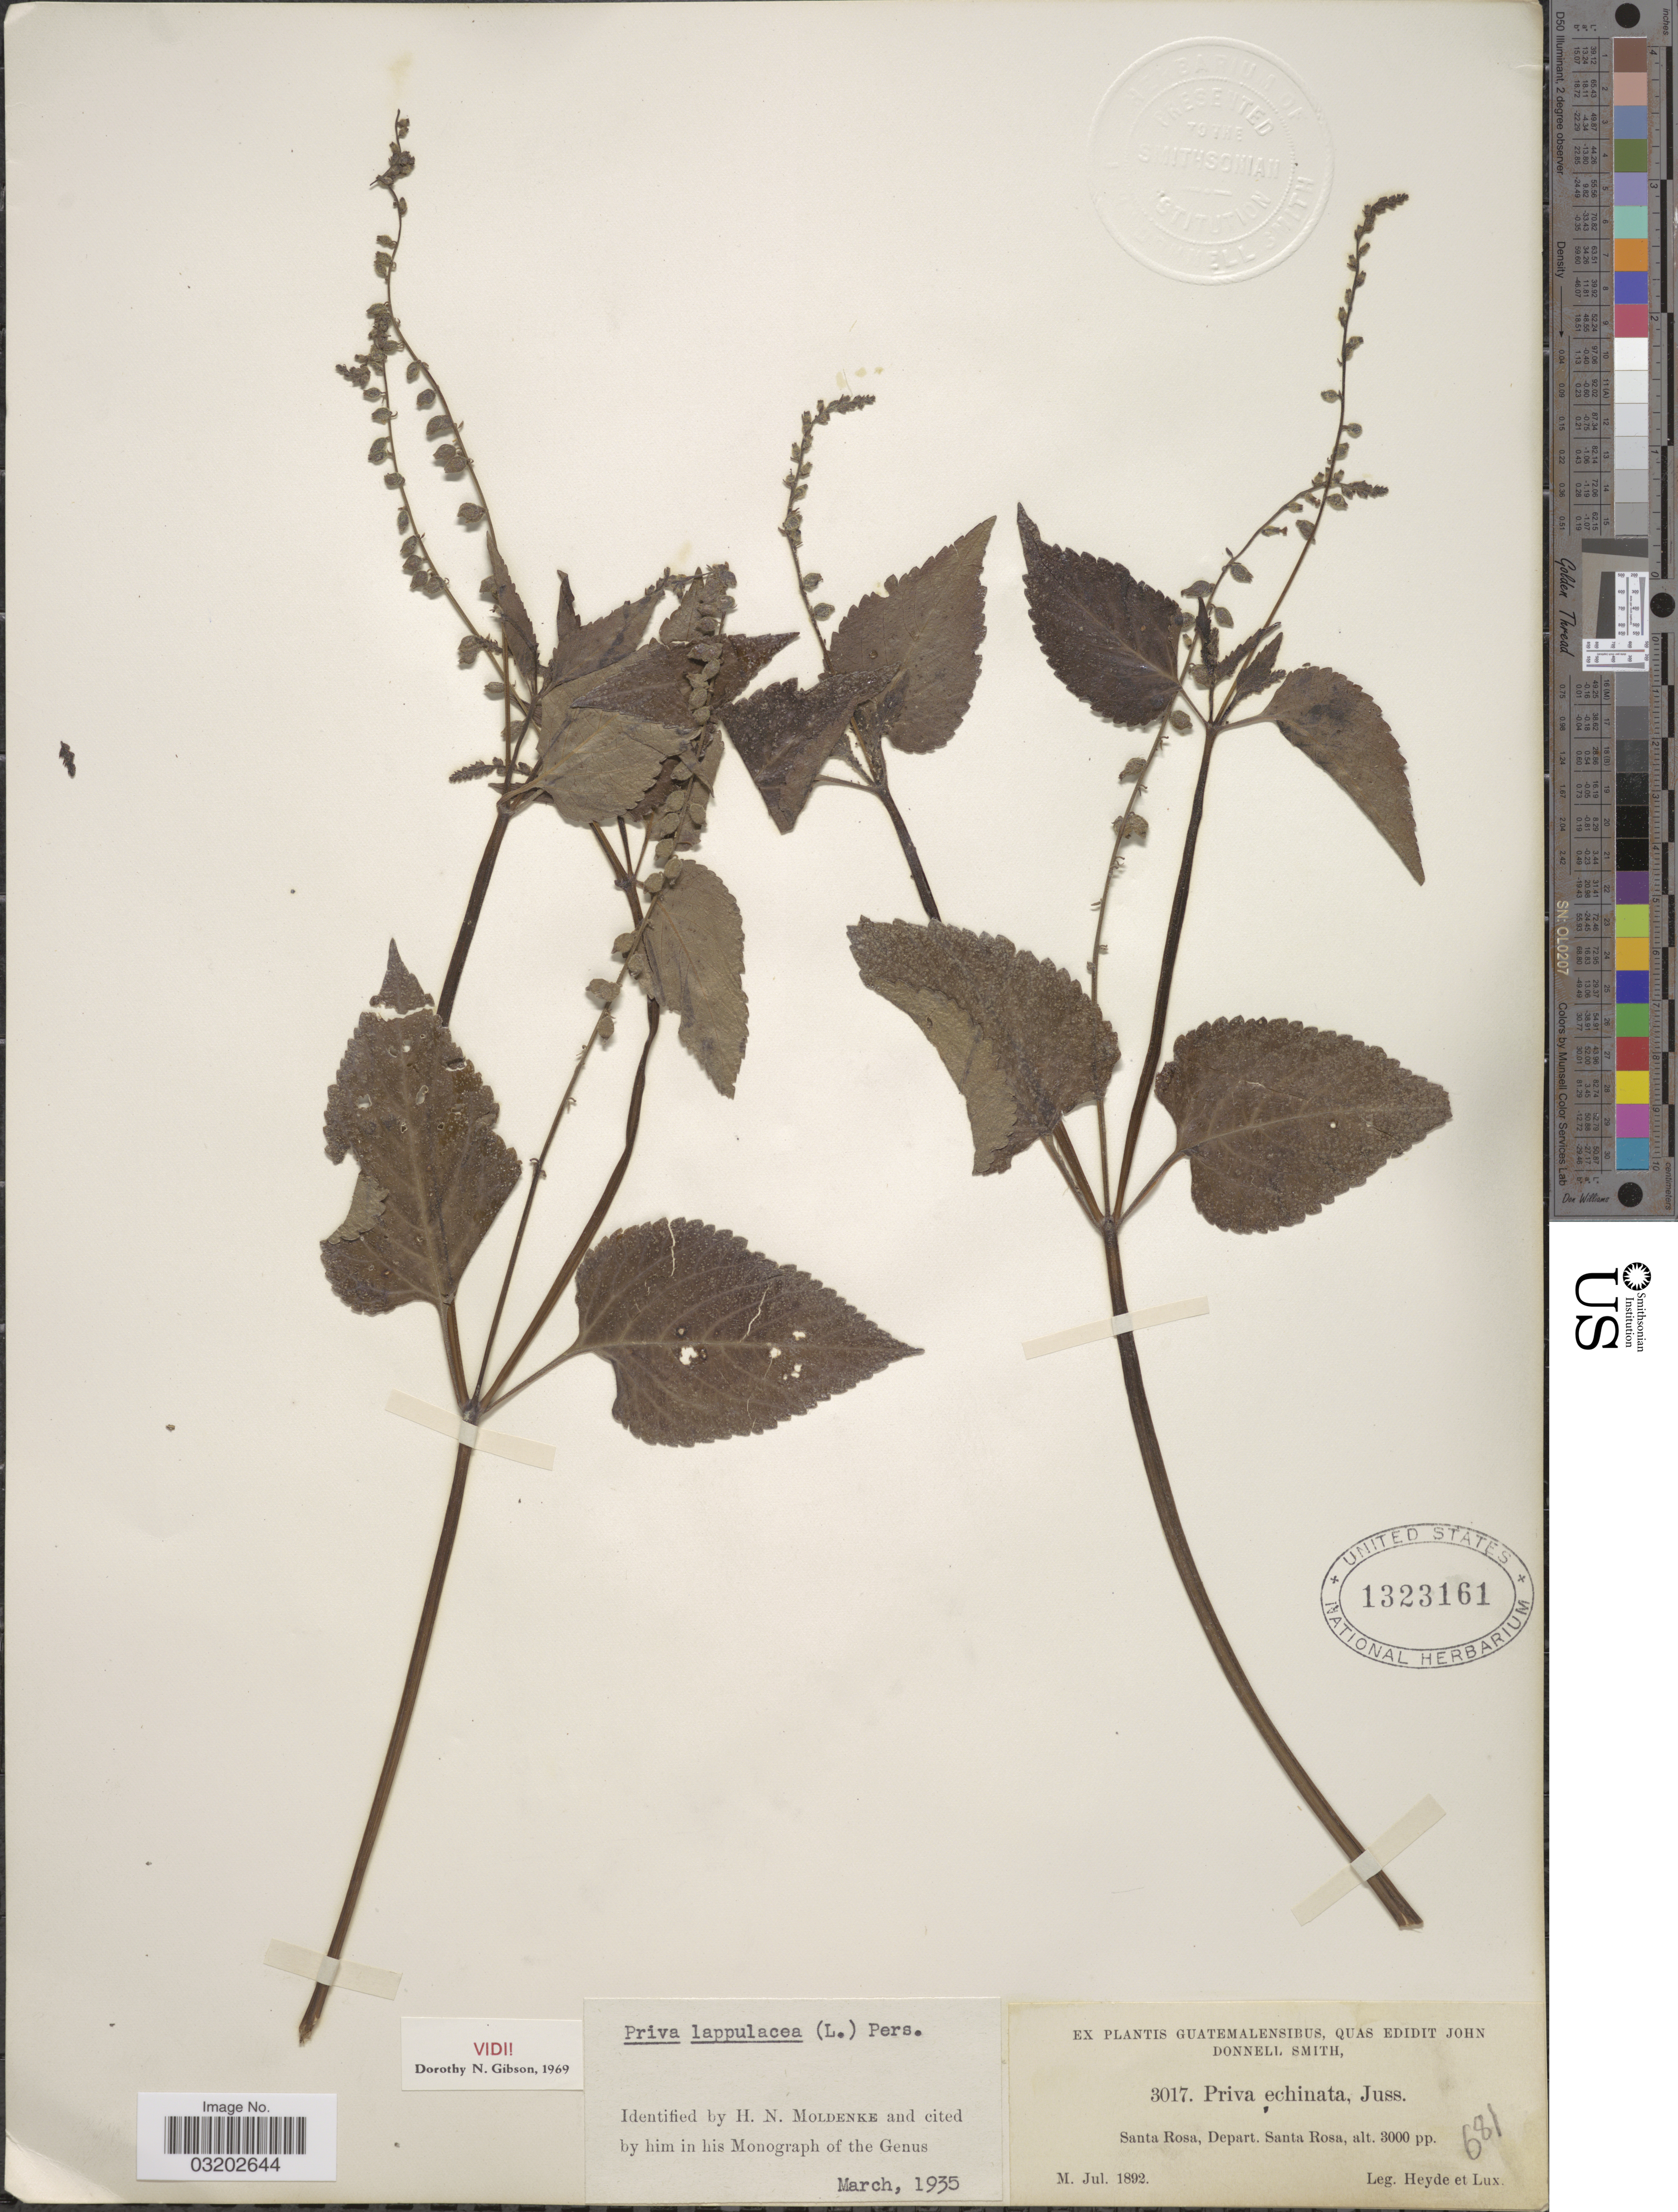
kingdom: Plantae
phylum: Tracheophyta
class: Magnoliopsida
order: Lamiales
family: Verbenaceae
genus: Priva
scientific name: Priva lappulacea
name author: (L.) Pers.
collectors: Heyde & Lux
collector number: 3017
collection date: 1892-07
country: Guatemala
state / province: Santa Rosa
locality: Santa Rosa, Depart. Santa Rosa.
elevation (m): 914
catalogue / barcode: US 1323161